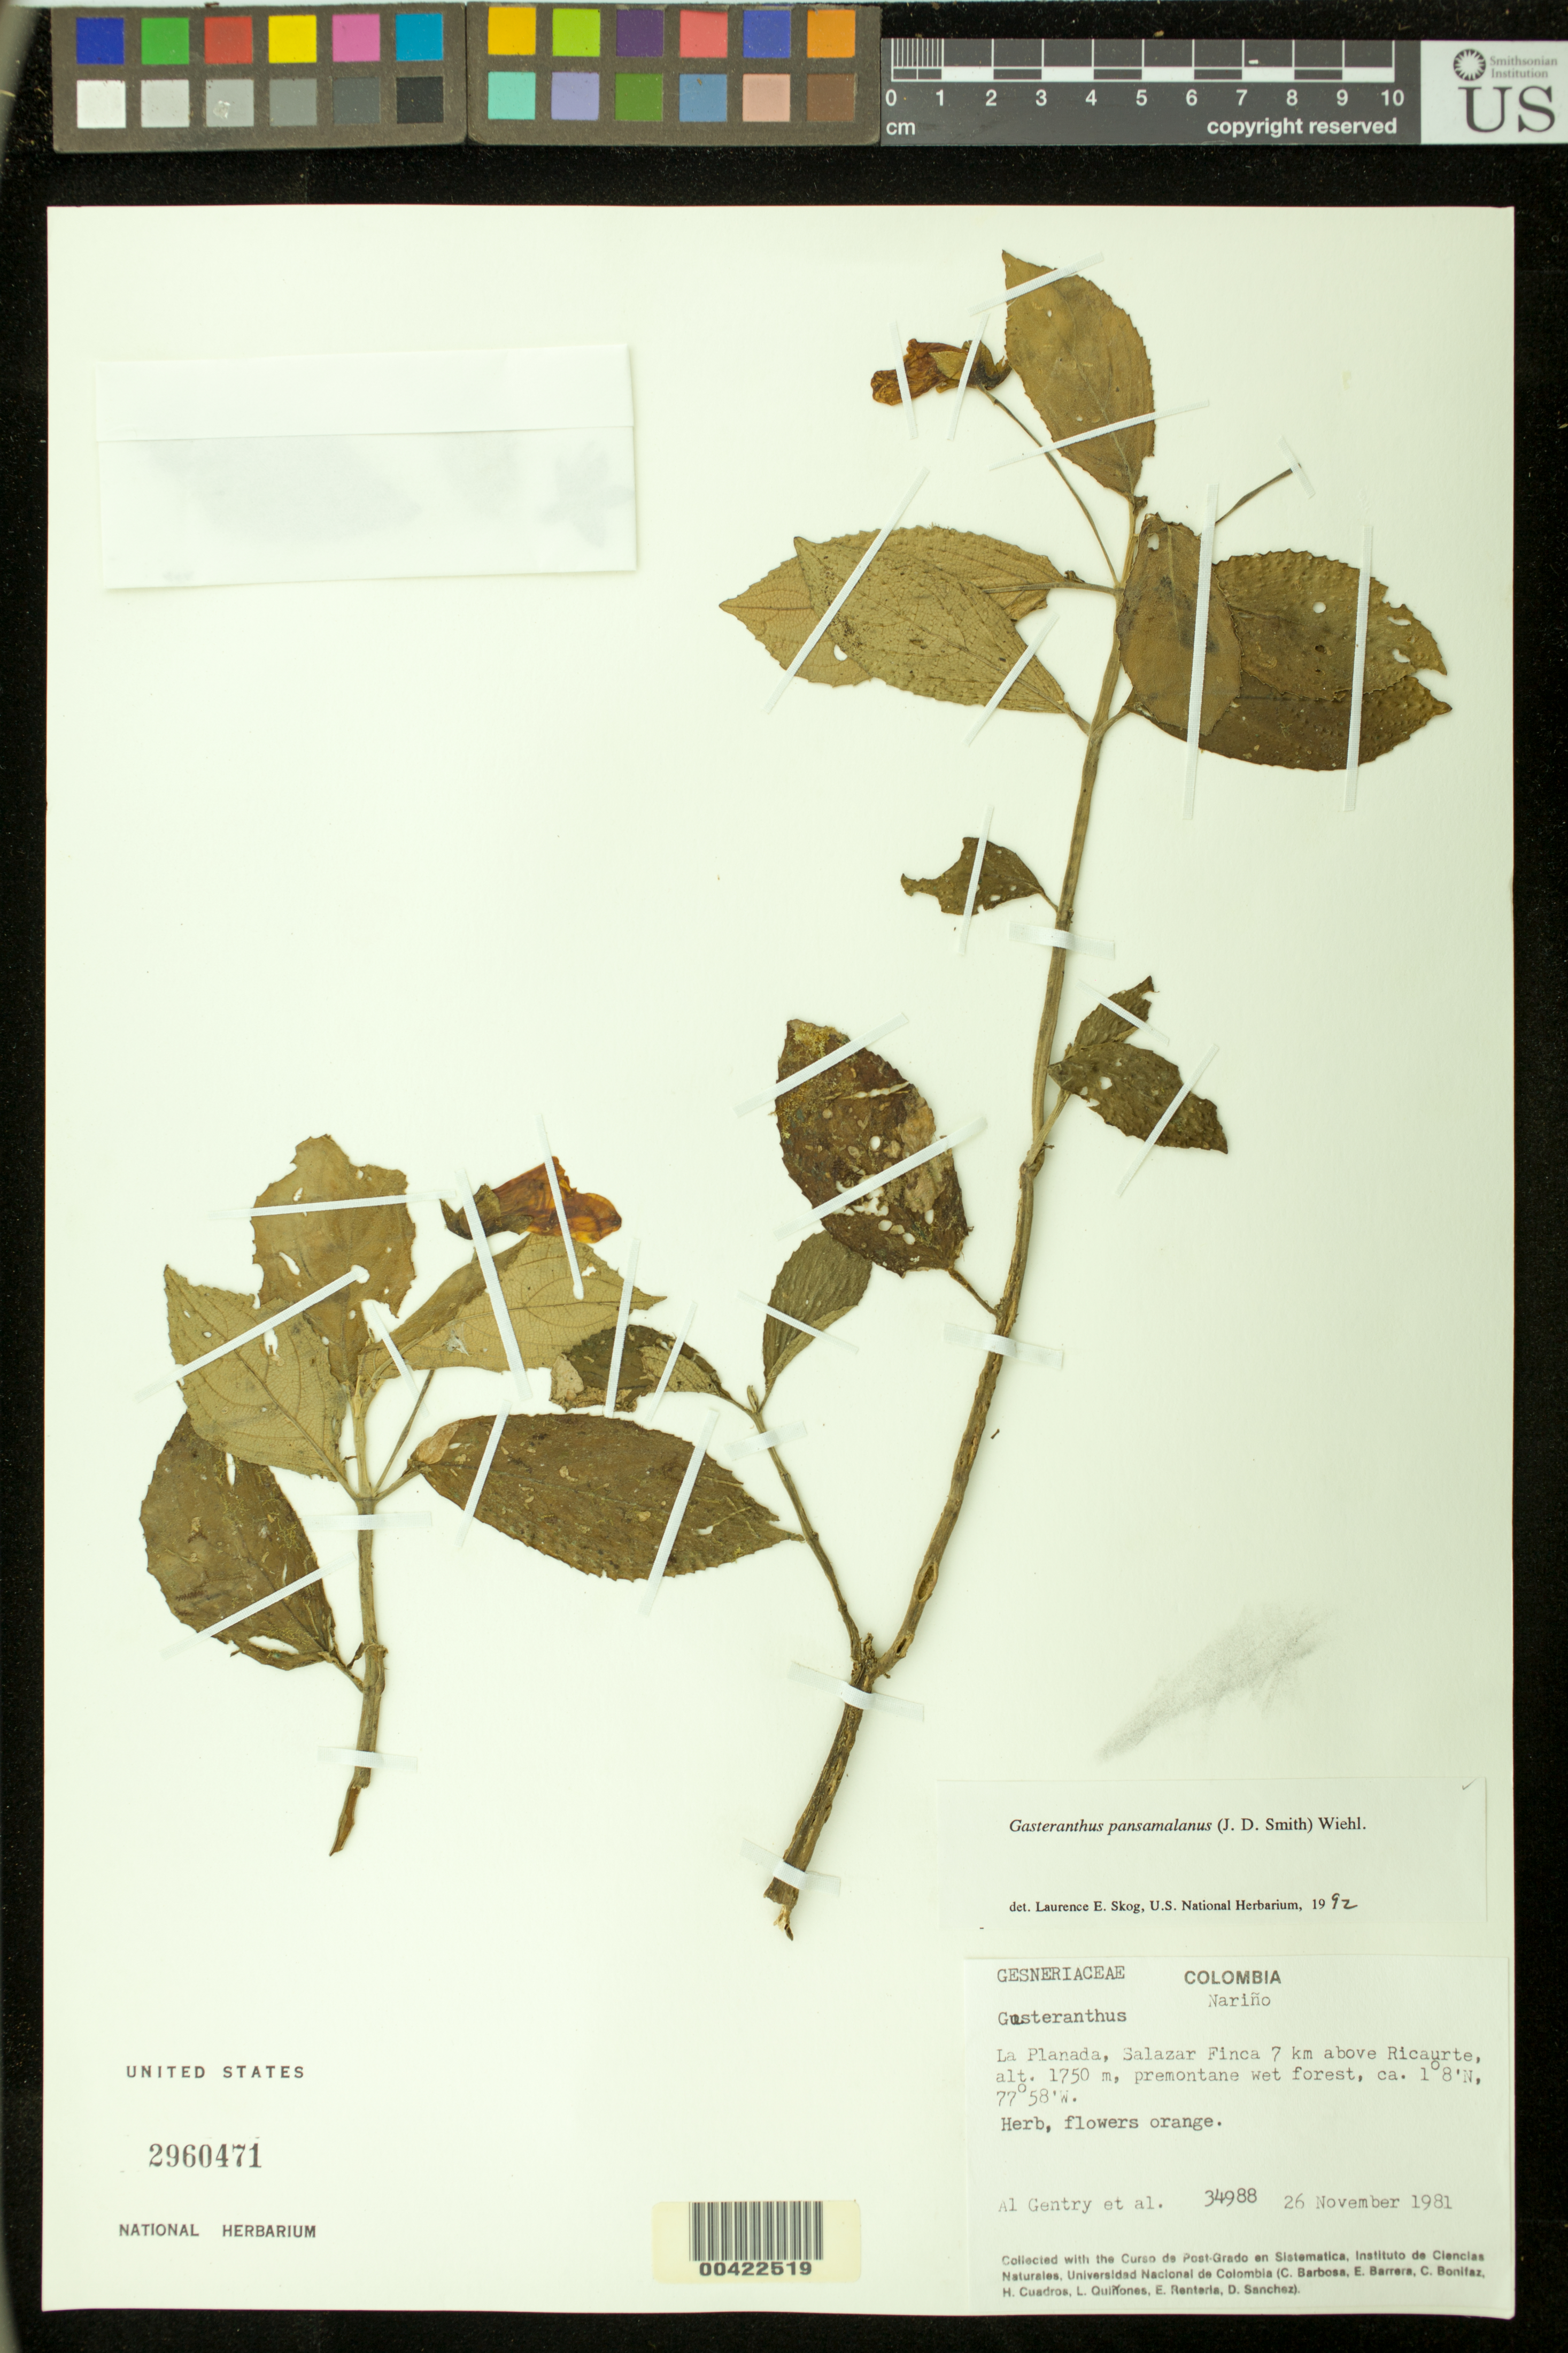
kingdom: Plantae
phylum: Tracheophyta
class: Magnoliopsida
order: Lamiales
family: Gesneriaceae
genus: Gasteranthus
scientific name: Gasteranthus pansamalanus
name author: (Donn. Sm.) Wiehler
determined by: Skog, Laurence E.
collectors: A. H. Gentry & et al.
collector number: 34988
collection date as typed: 26 Nov 1981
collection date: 1981-11-26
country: Colombia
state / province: Nariño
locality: La Planada, Salazar Finca 7 km above Ricaurte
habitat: Premontane wet forest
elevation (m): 1750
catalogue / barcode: US 2960471